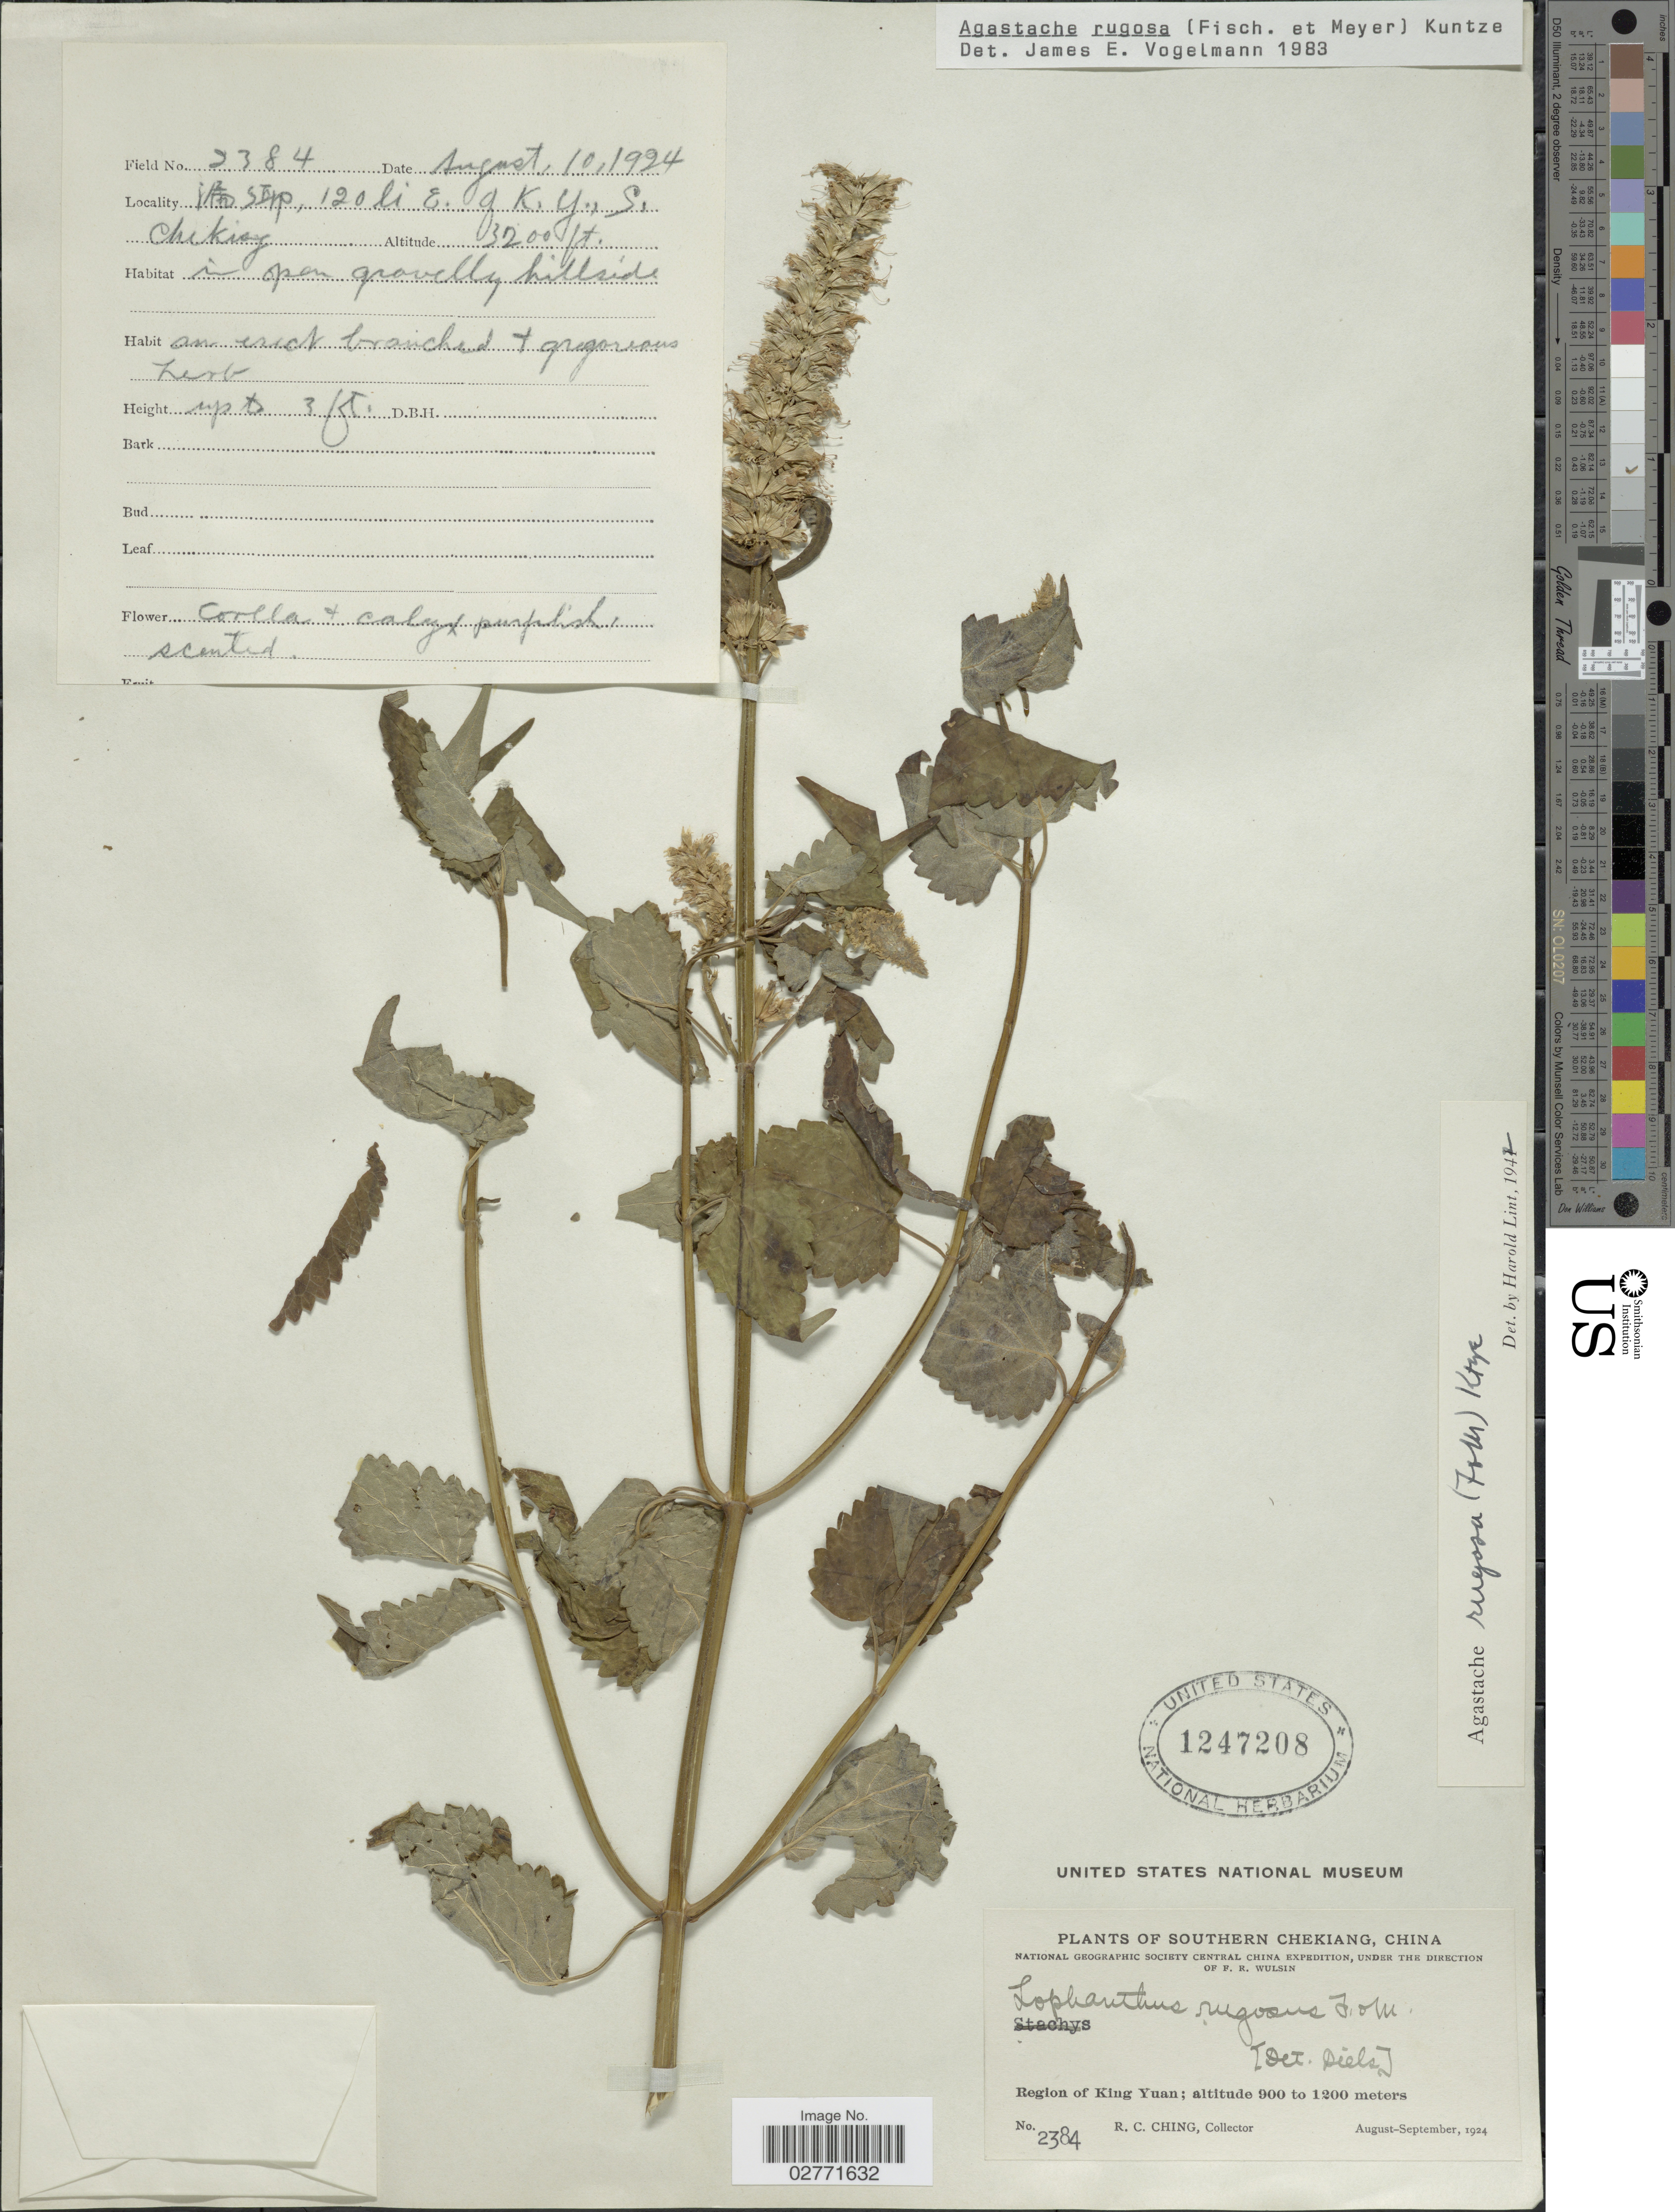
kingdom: Plantae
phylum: Tracheophyta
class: Magnoliopsida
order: Lamiales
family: Lamiaceae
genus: Agastache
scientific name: Agastache rugosa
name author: (Fisch. & C.A. Mey.) Kuntze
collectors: R. C. Ching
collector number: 2384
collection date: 1924-08-10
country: China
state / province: Zhejiang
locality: Southern Chekiang, Region of King Yuan, 120 li E. of K.Y., S. Chekiang.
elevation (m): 975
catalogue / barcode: US 1247208